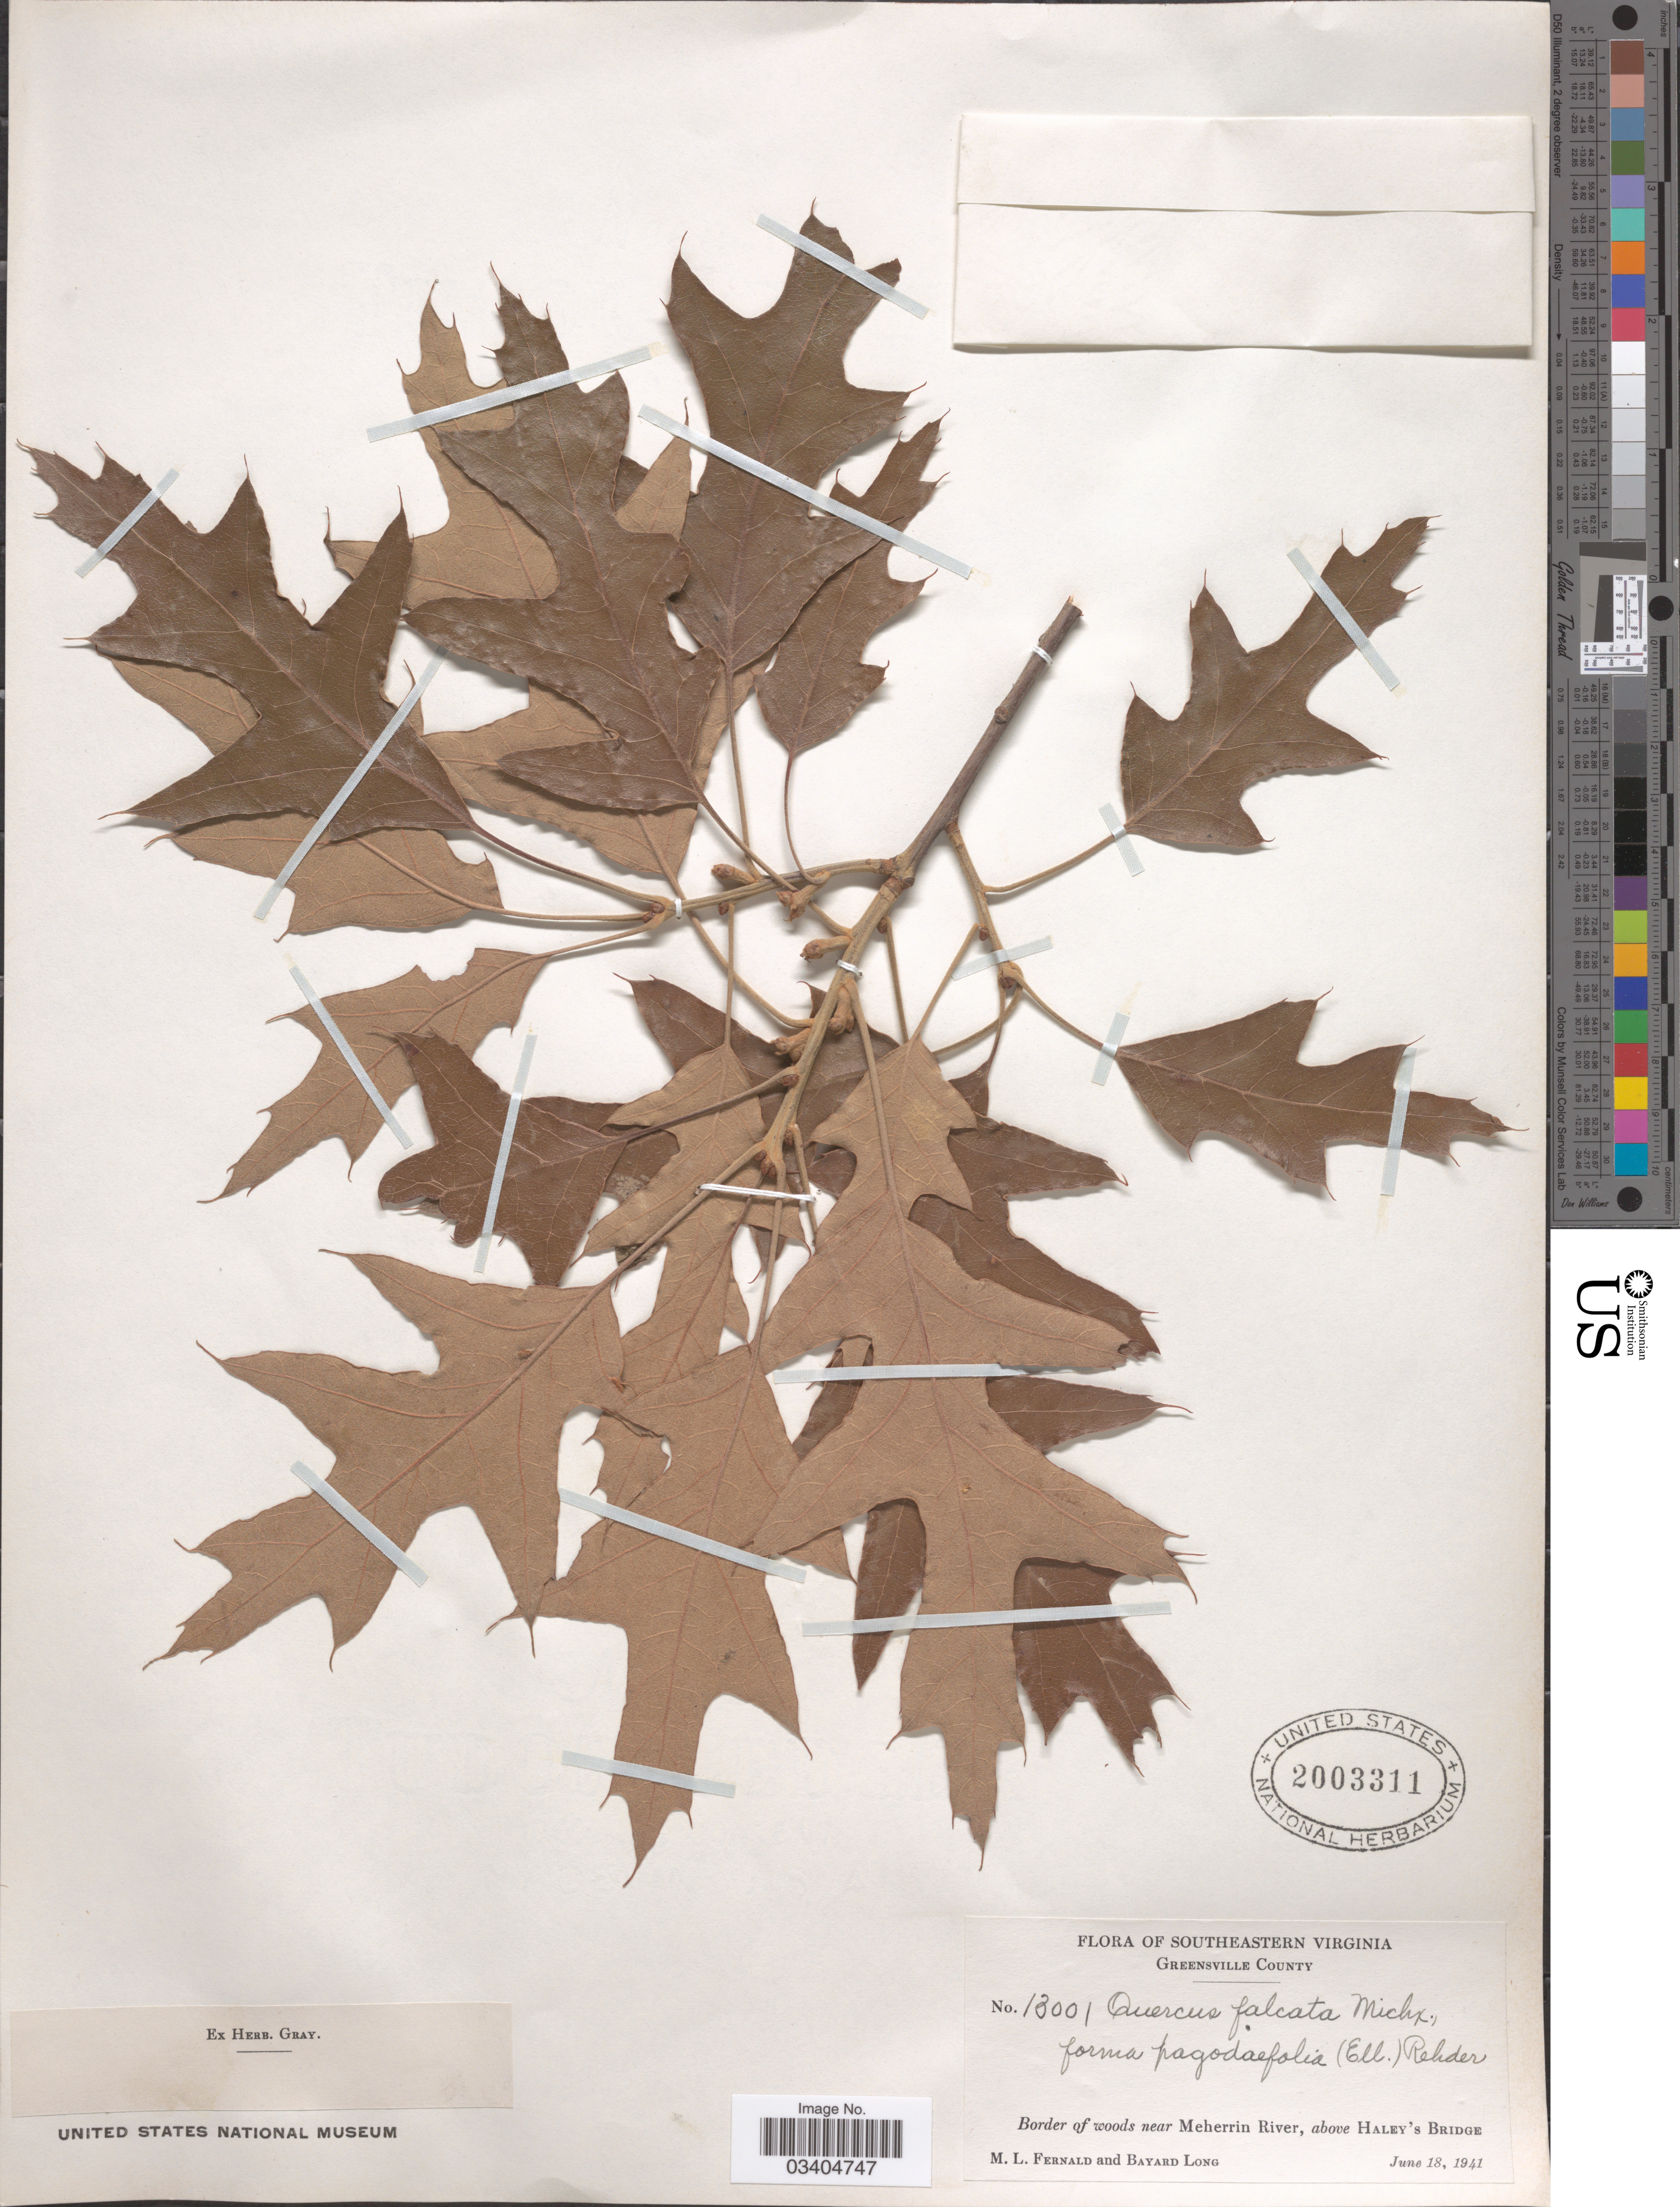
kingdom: Plantae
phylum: Tracheophyta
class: Magnoliopsida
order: Fagales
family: Fagaceae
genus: Quercus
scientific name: Quercus falcata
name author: Michx.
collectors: M. L. Fernald & B. Long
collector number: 13001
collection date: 1941-06-18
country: United States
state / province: Virginia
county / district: Greensville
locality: Southeastern Virginia. Greensville County. Border of woods near Meherrin River, above Haley's Bridge.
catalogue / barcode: US 2003311